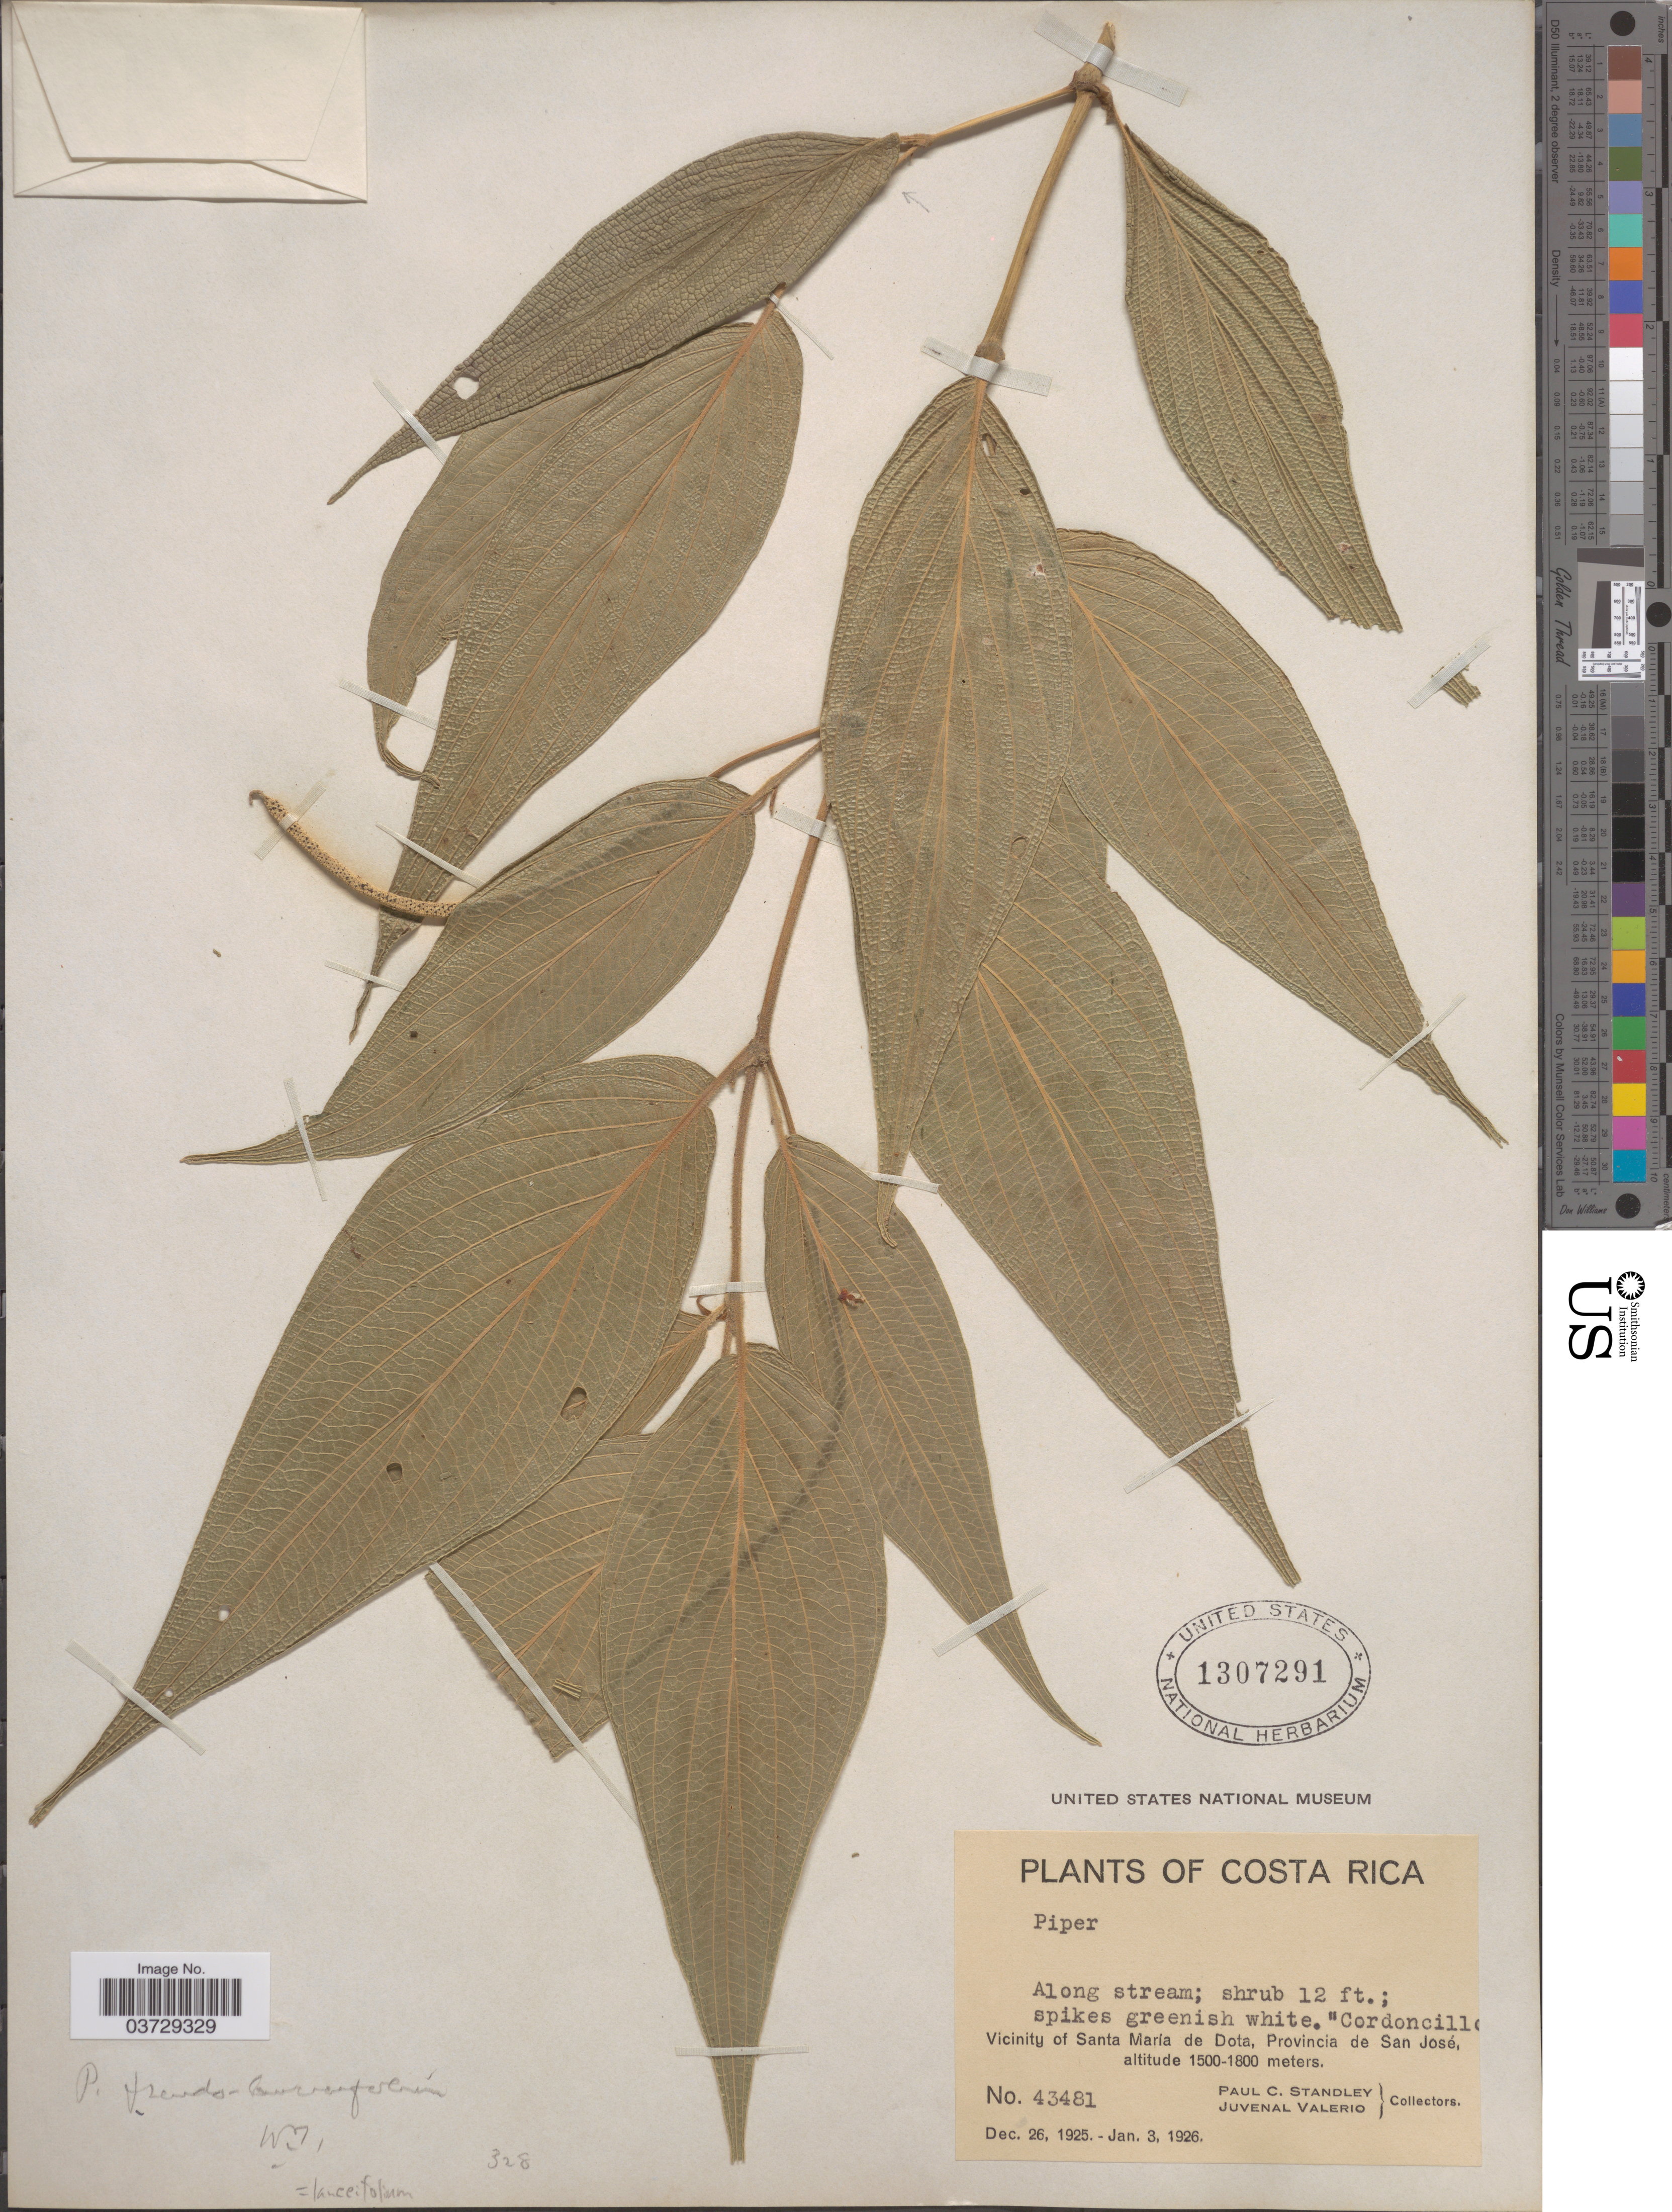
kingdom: Plantae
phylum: Tracheophyta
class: Magnoliopsida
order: Piperales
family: Piperaceae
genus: Piper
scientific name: Piper lanceifolium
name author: Kunth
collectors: P. C. Standley & J. Valerio R.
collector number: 43481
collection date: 1925-12-26/1926-01-03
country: Costa Rica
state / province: San José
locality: Vicinity of Santa María de Dota.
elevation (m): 1500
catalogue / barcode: US 1307291